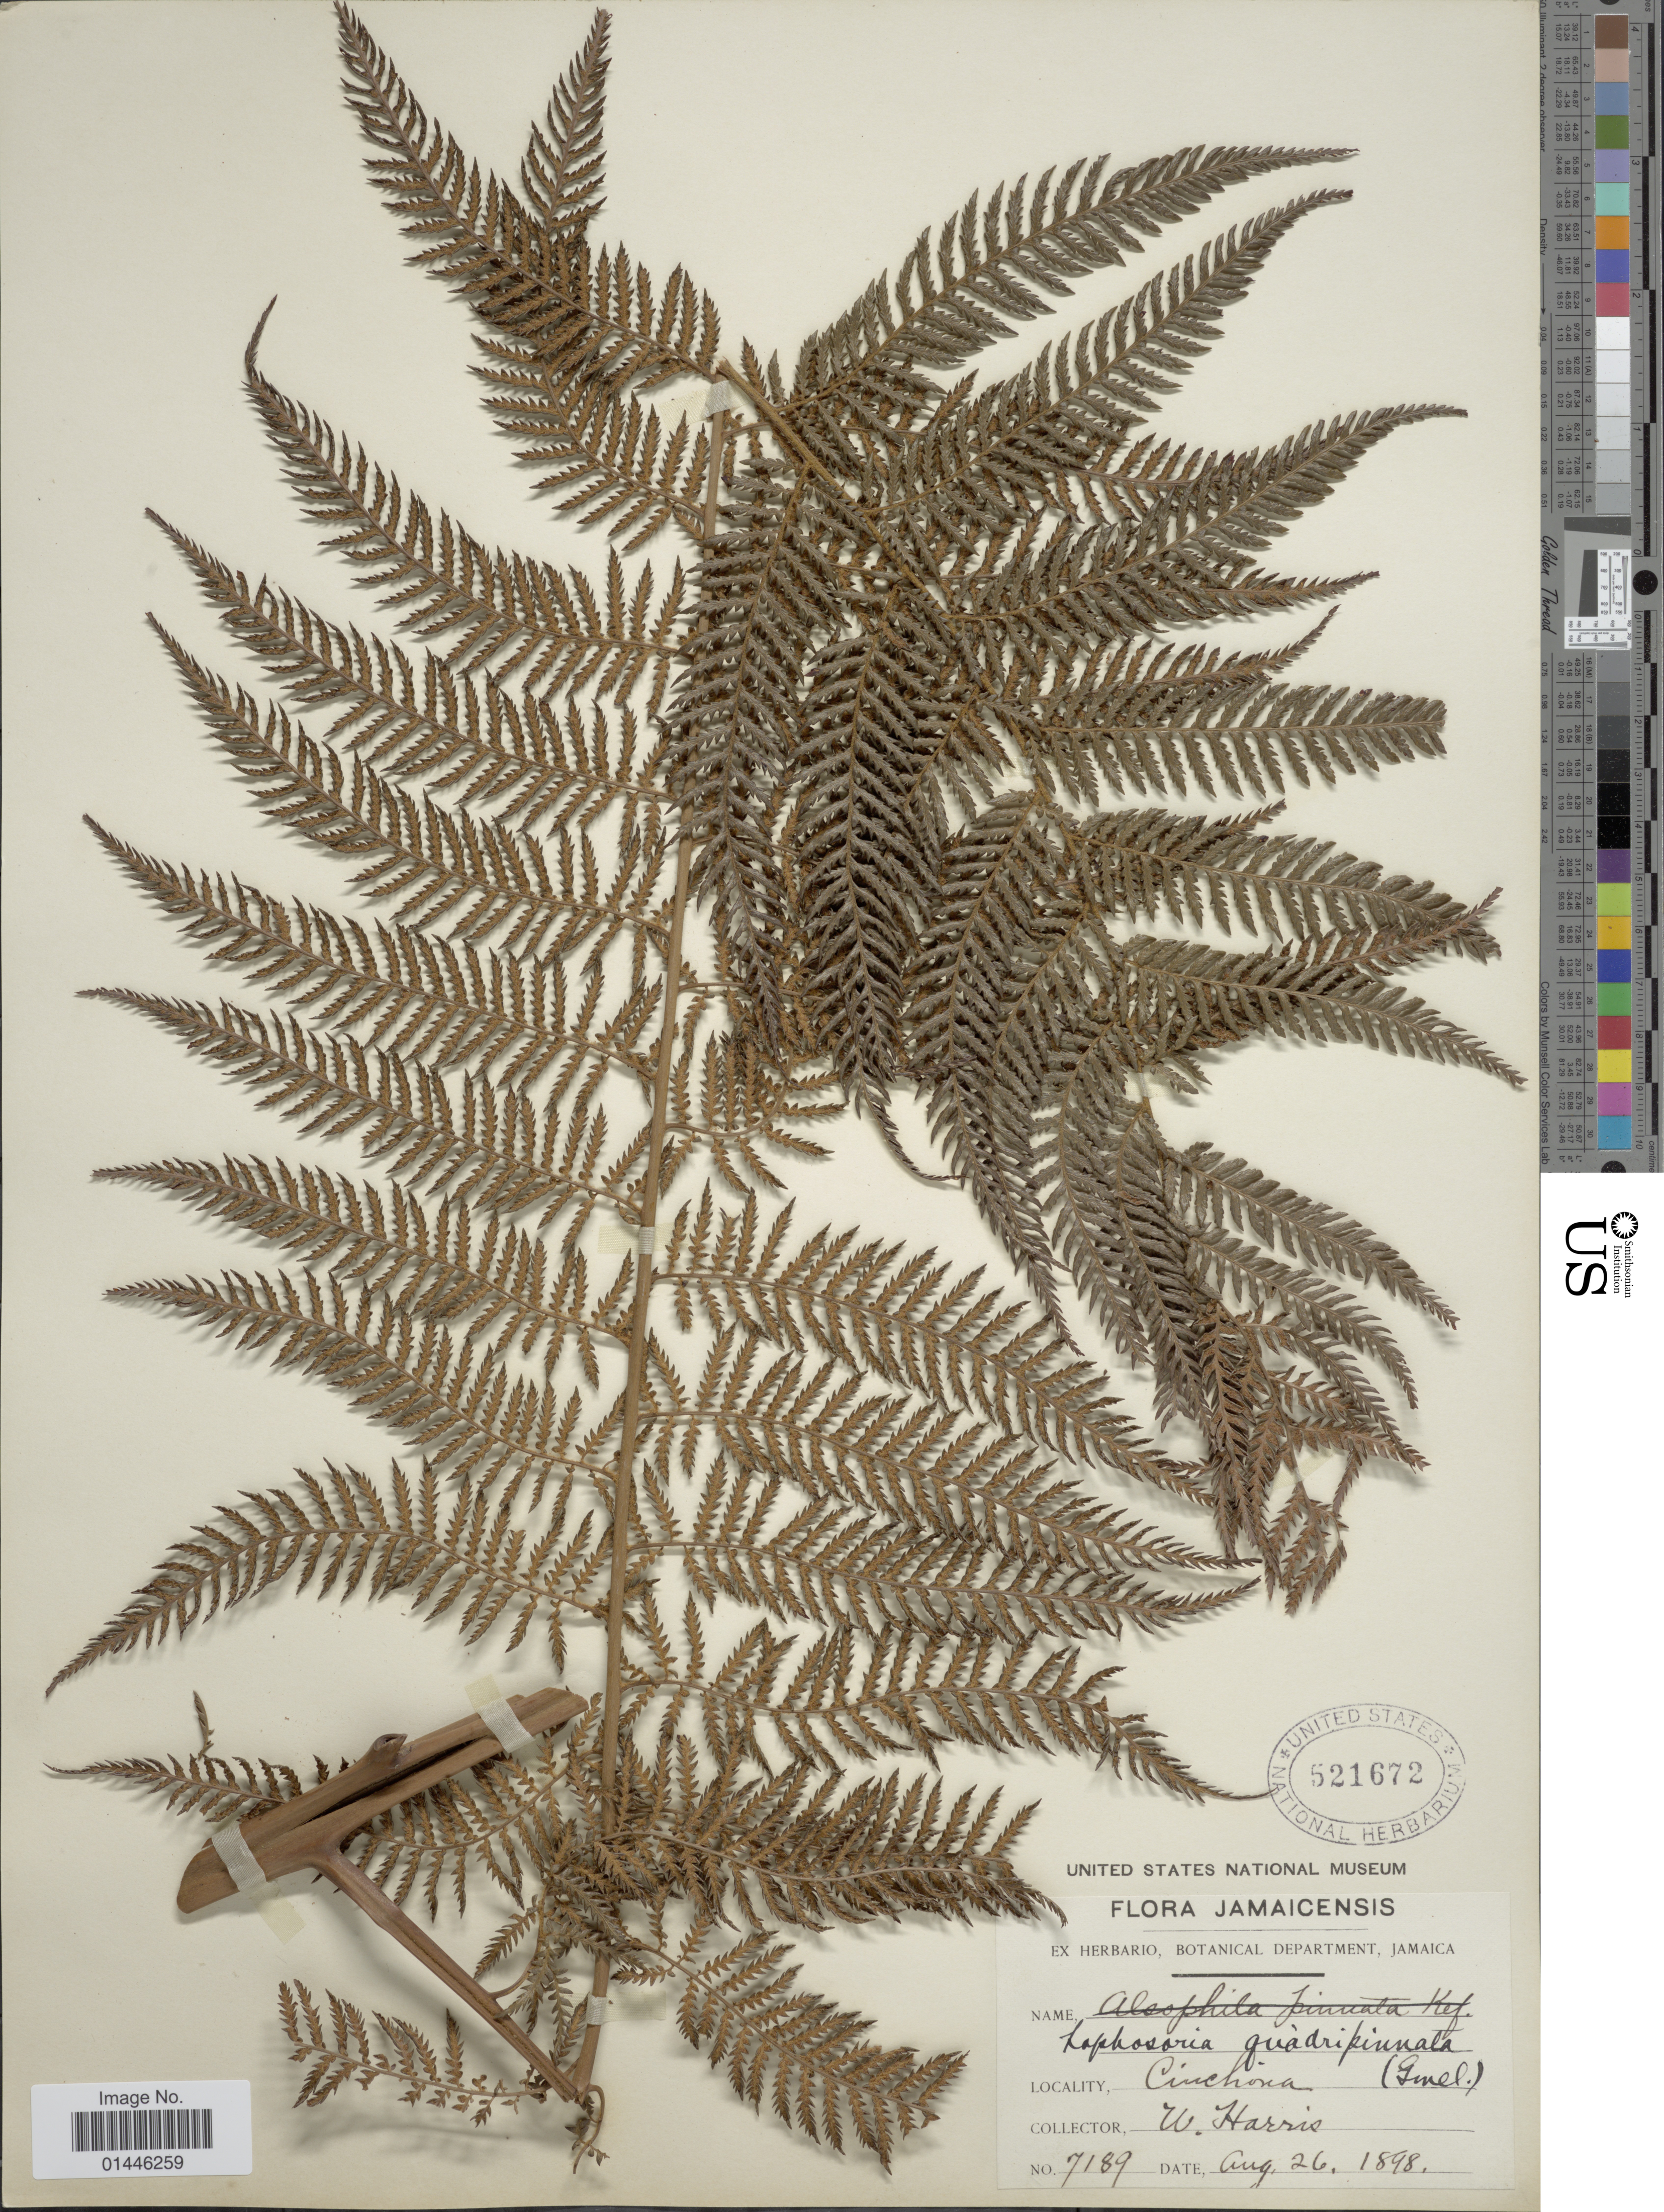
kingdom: Plantae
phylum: Tracheophyta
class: Polypodiopsida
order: Cyatheales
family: Dicksoniaceae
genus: Lophosoria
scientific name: Lophosoria quadripinnata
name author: (J.F. Gmel.) C. Chr.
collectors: W. Harris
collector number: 7189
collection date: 1898-08-26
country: Jamaica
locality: Cinchona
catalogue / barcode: US 521672